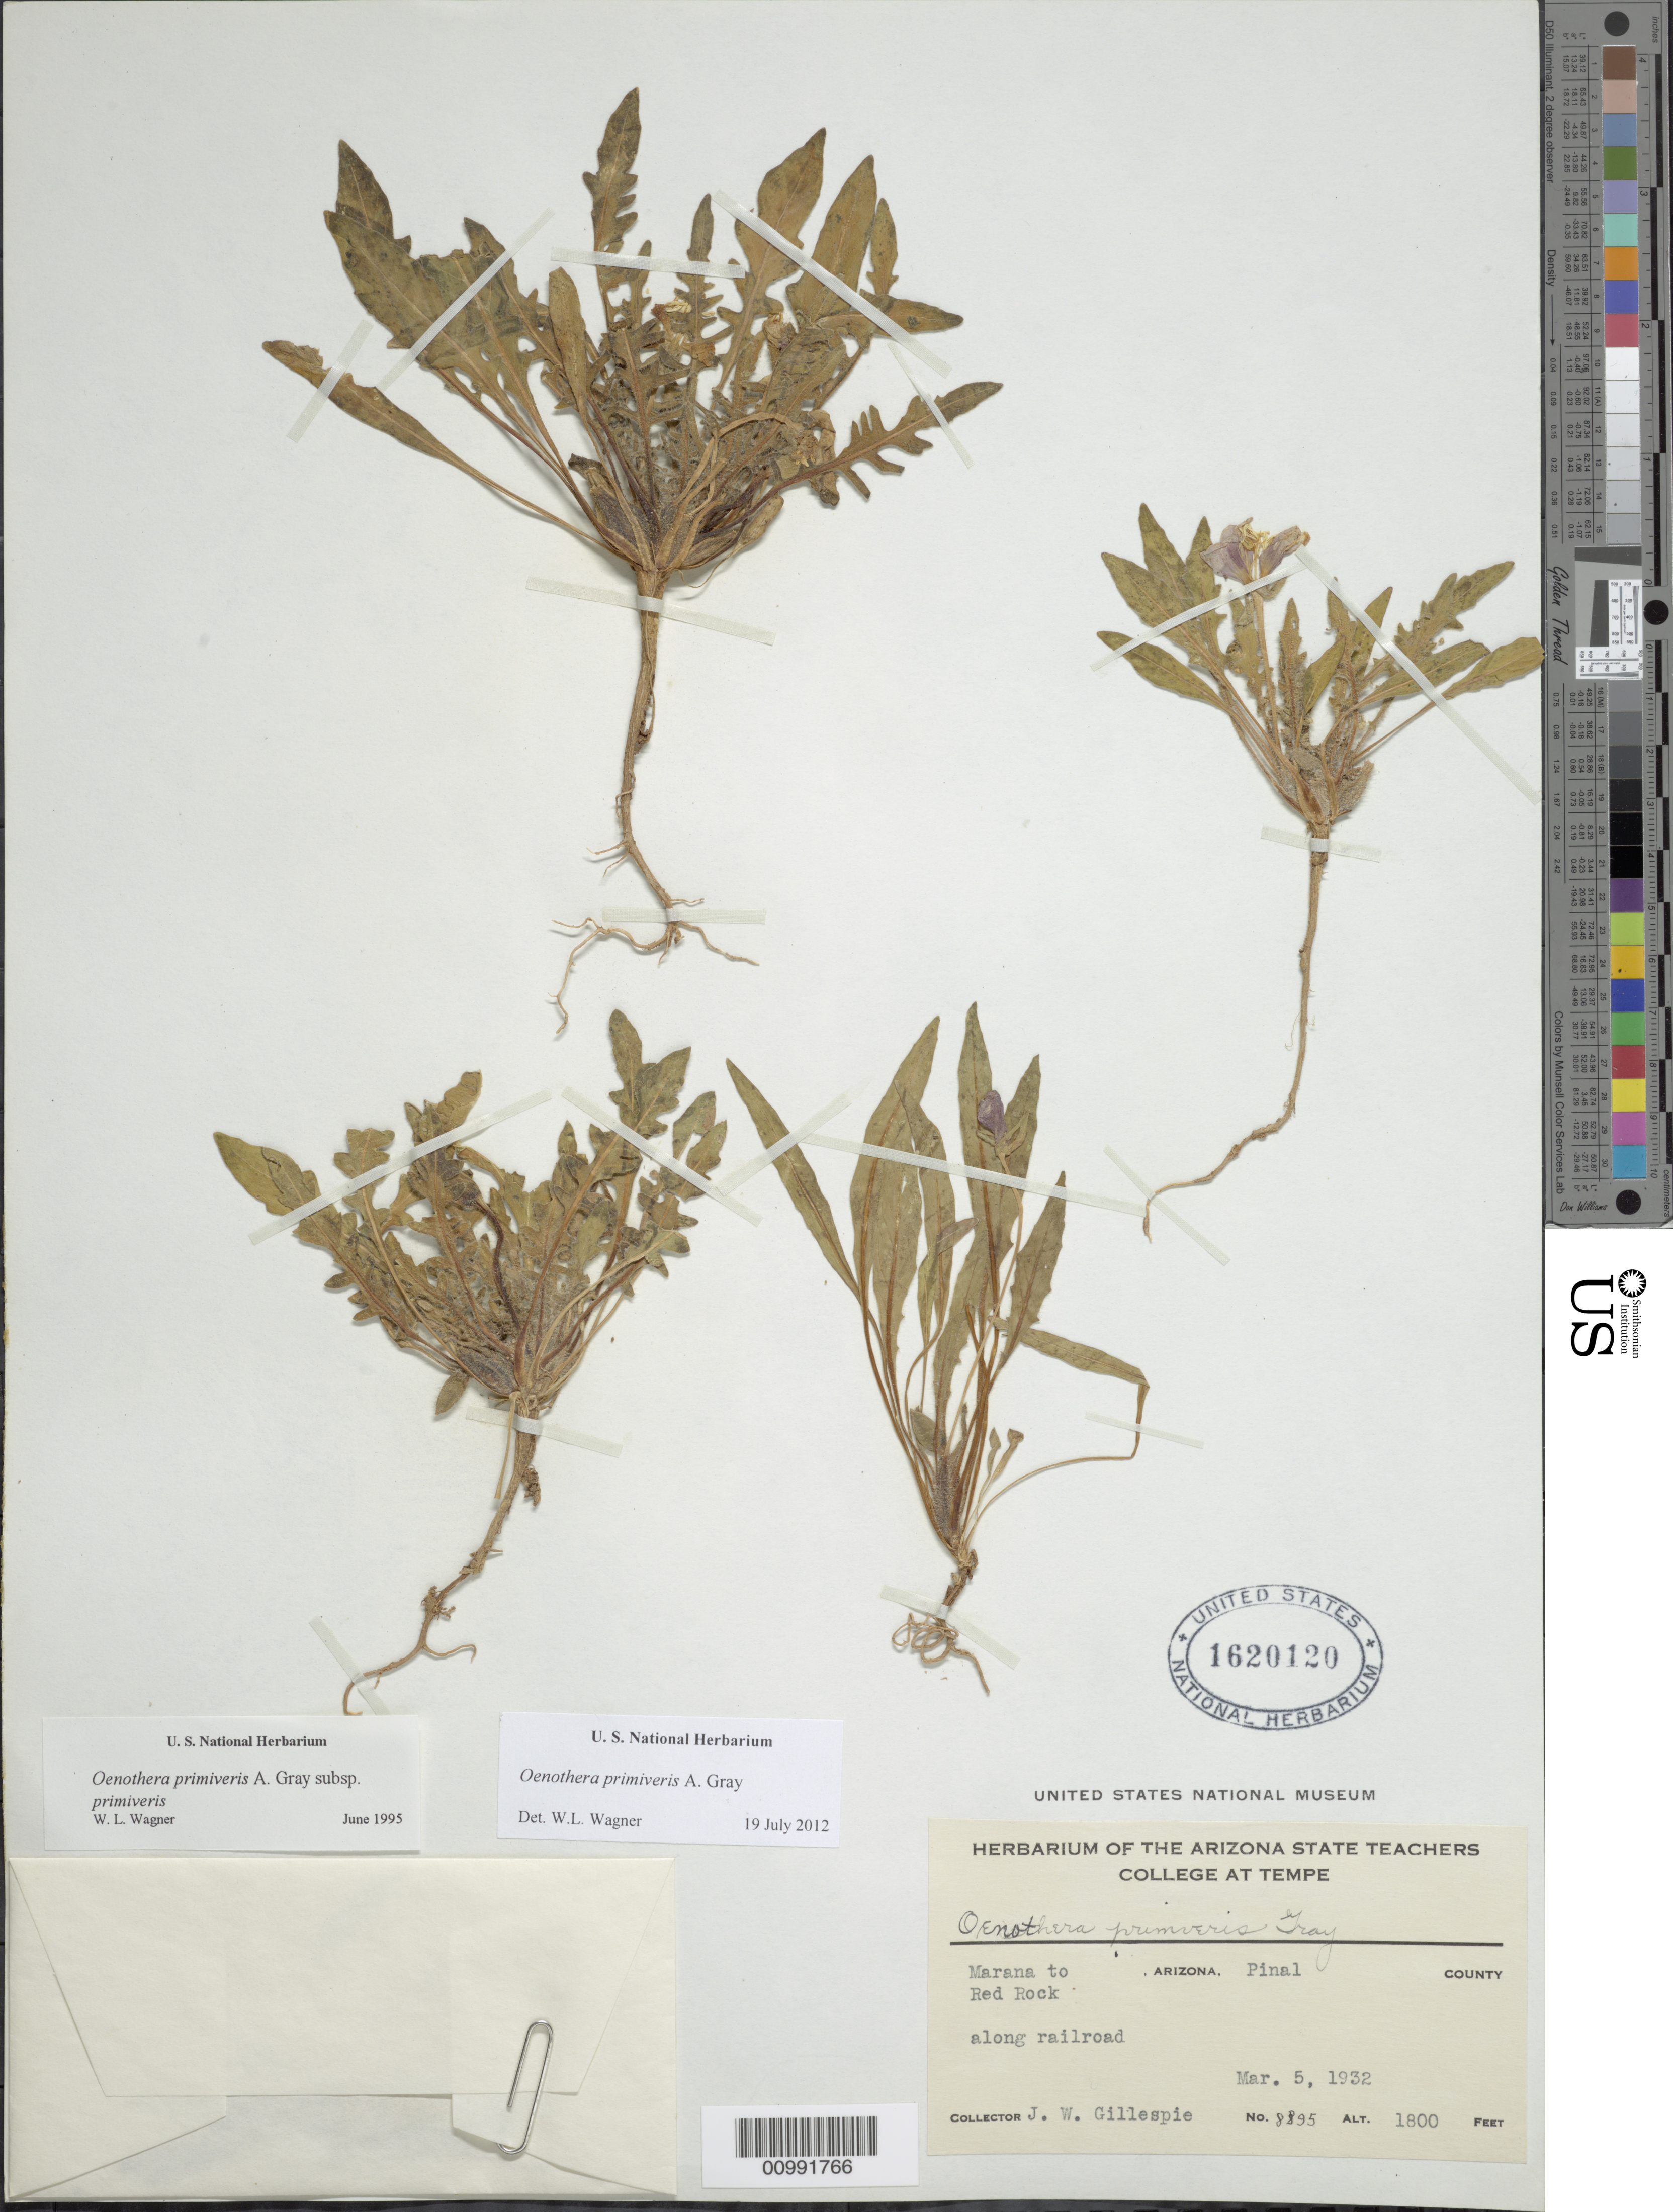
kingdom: Plantae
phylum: Tracheophyta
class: Magnoliopsida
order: Myrtales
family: Onagraceae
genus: Oenothera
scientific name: Oenothera primiveris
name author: A. Gray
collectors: J. W. Gillespie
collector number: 8895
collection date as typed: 05 Mar 1932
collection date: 1932-03-05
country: United States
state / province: Arizona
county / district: Pinal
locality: Marana to Red Rock, along railroad.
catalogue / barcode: US 1620120